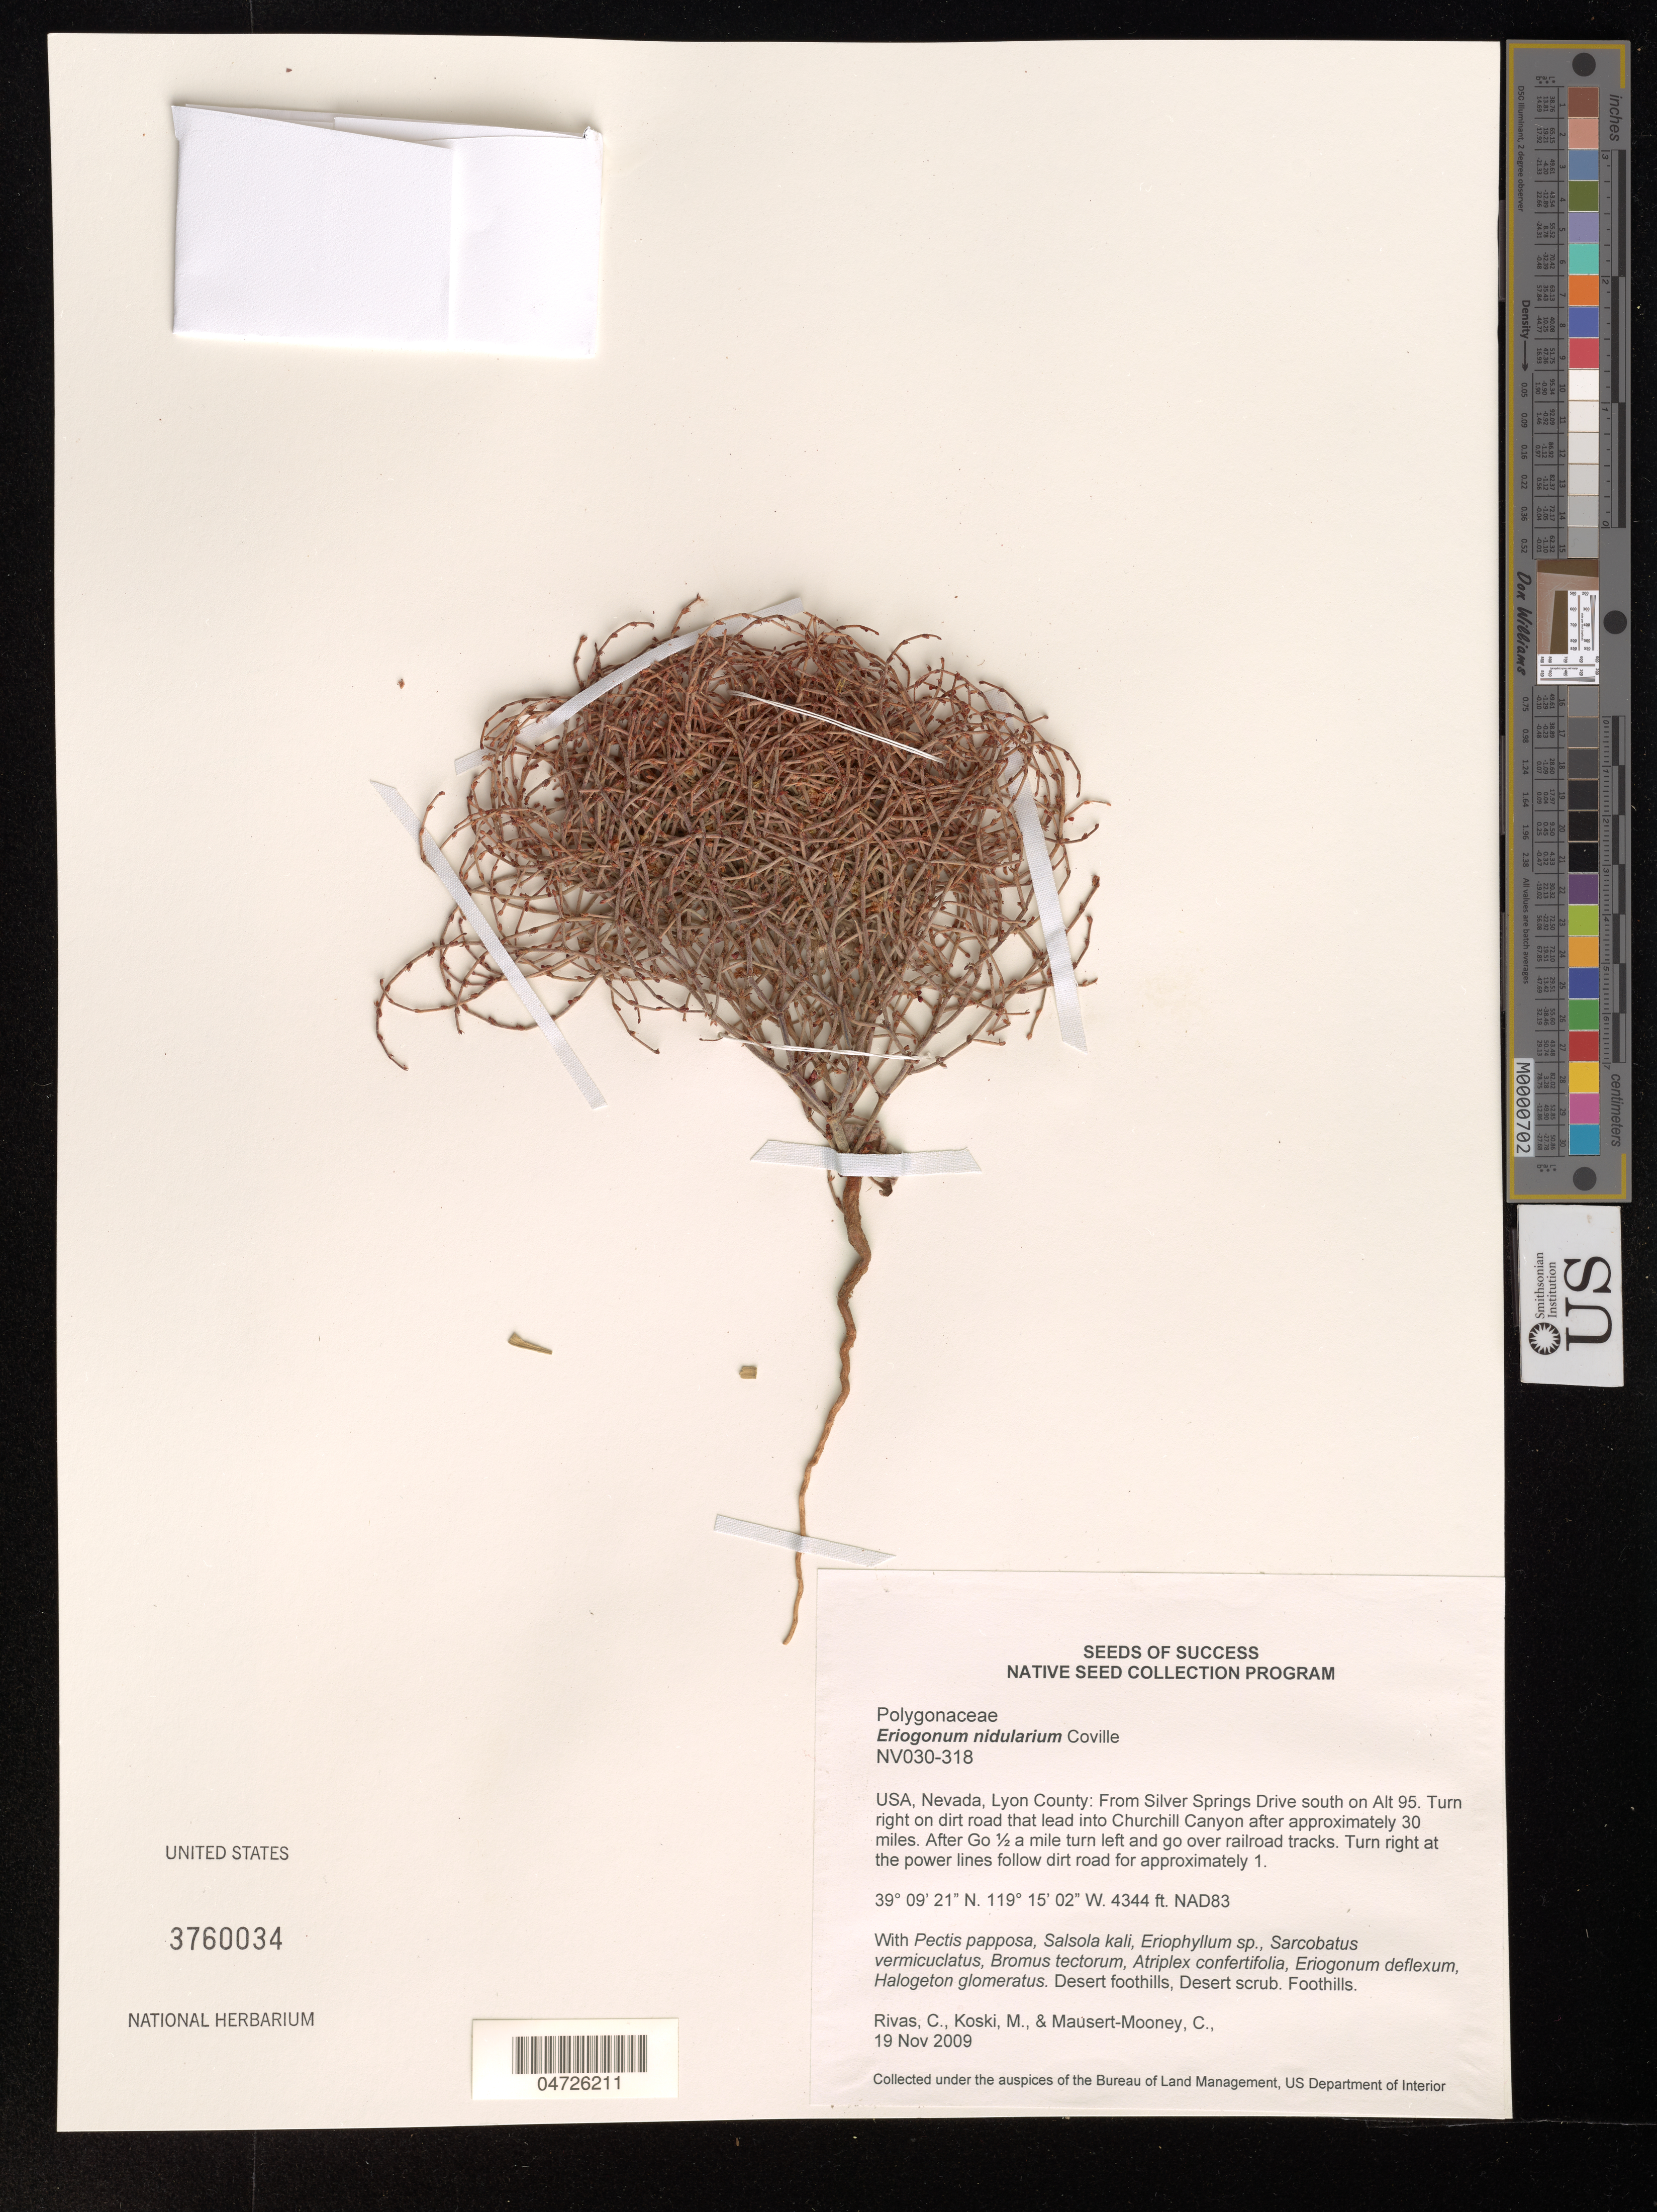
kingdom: Plantae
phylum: Tracheophyta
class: Magnoliopsida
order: Caryophyllales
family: Polygonaceae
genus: Eriogonum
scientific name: Eriogonum nidularium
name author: Coville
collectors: C. Rivas, M. Koski & C. Mausert-Mooney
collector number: NV030-318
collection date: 2009-11-19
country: United States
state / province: Nevada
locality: NAD83. Lyon County: From Silver Springs Drive south on Alt 95. Turn right on dirt road that lead into Churchill Canyon after approximately 30 miles. After Go ½ a mile turn left and go over railroad tracks. Turn right at the power lines follow dirt road for approximately 1. NAD83.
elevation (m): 1324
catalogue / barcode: US 3760034